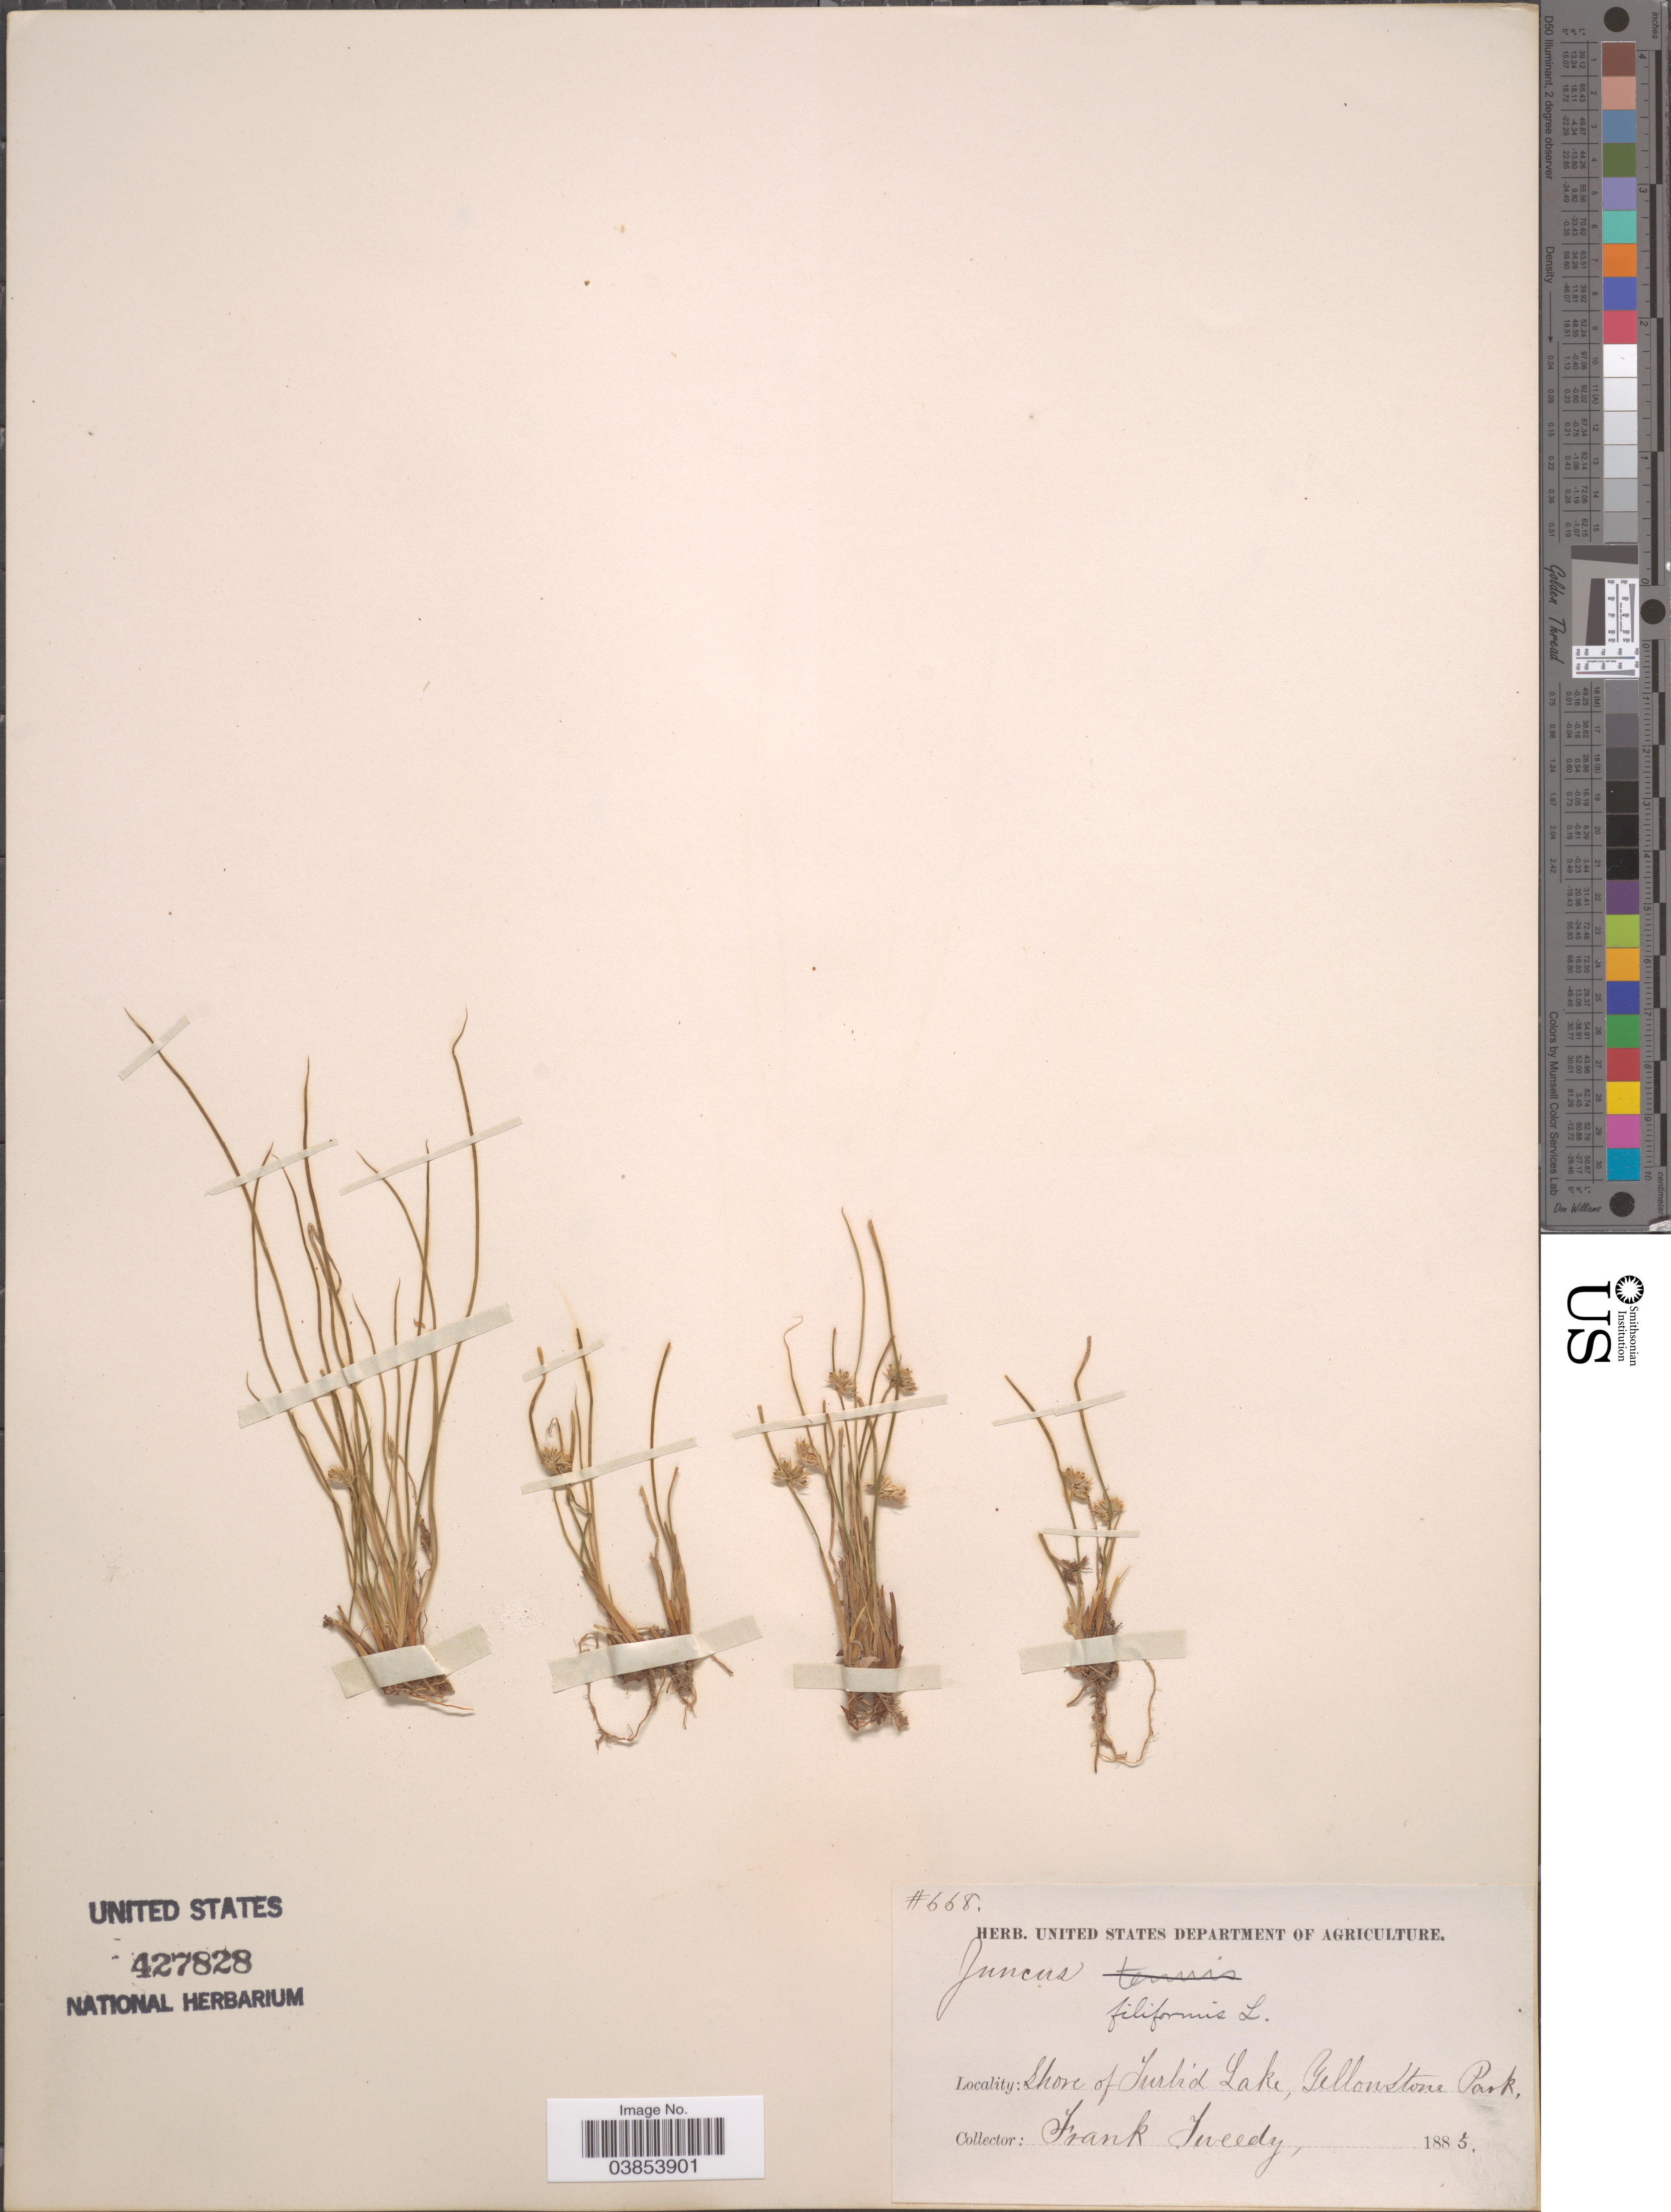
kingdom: Plantae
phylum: Tracheophyta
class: Liliopsida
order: Poales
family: Juncaceae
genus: Juncus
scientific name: Juncus filiformis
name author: L.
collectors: F. Tweedy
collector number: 668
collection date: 1885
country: United States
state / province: Wyoming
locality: Shore of Turbid Lake, Yellowstone Park.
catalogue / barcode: US 427828